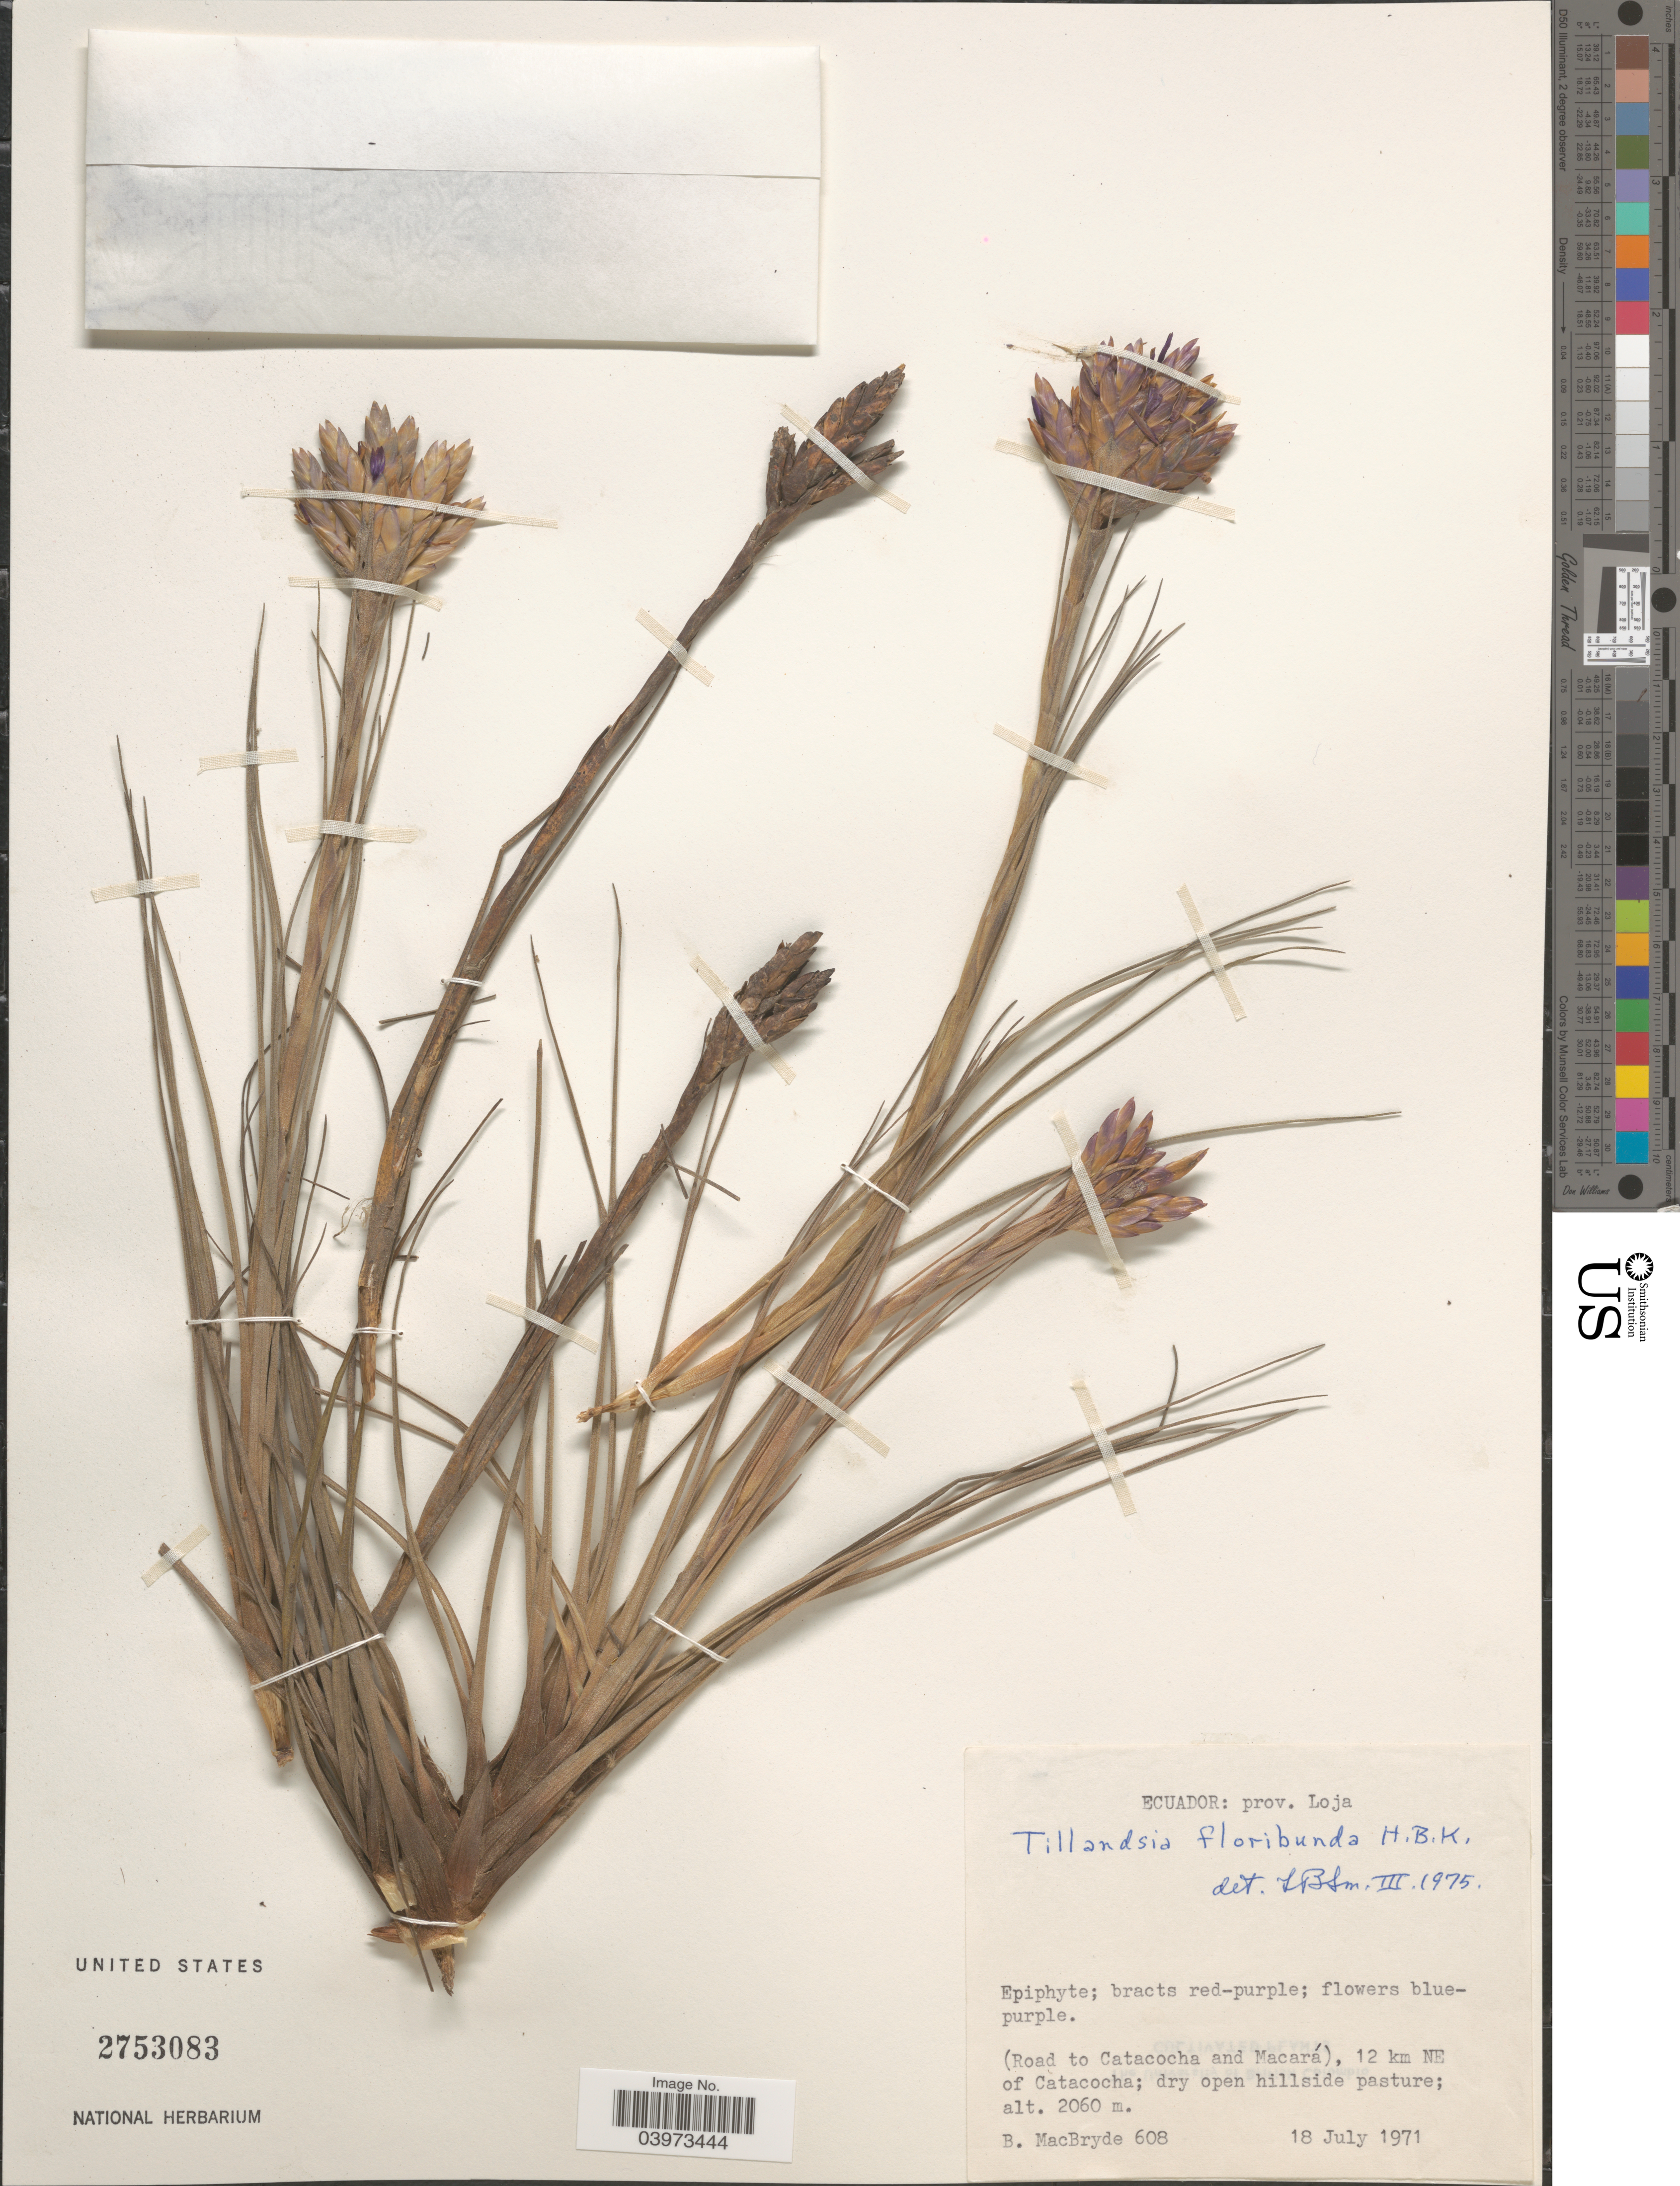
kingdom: Plantae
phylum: Tracheophyta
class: Liliopsida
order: Poales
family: Bromeliaceae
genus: Tillandsia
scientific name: Tillandsia floribunda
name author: Kunth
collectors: B. MacBryde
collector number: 608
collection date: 1971-07-18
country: Ecuador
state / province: Loja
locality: (Road to Catacocha and Macará), 12 km NE of Catacocha; dry open hillside pasture.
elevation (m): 2060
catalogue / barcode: US 2753083